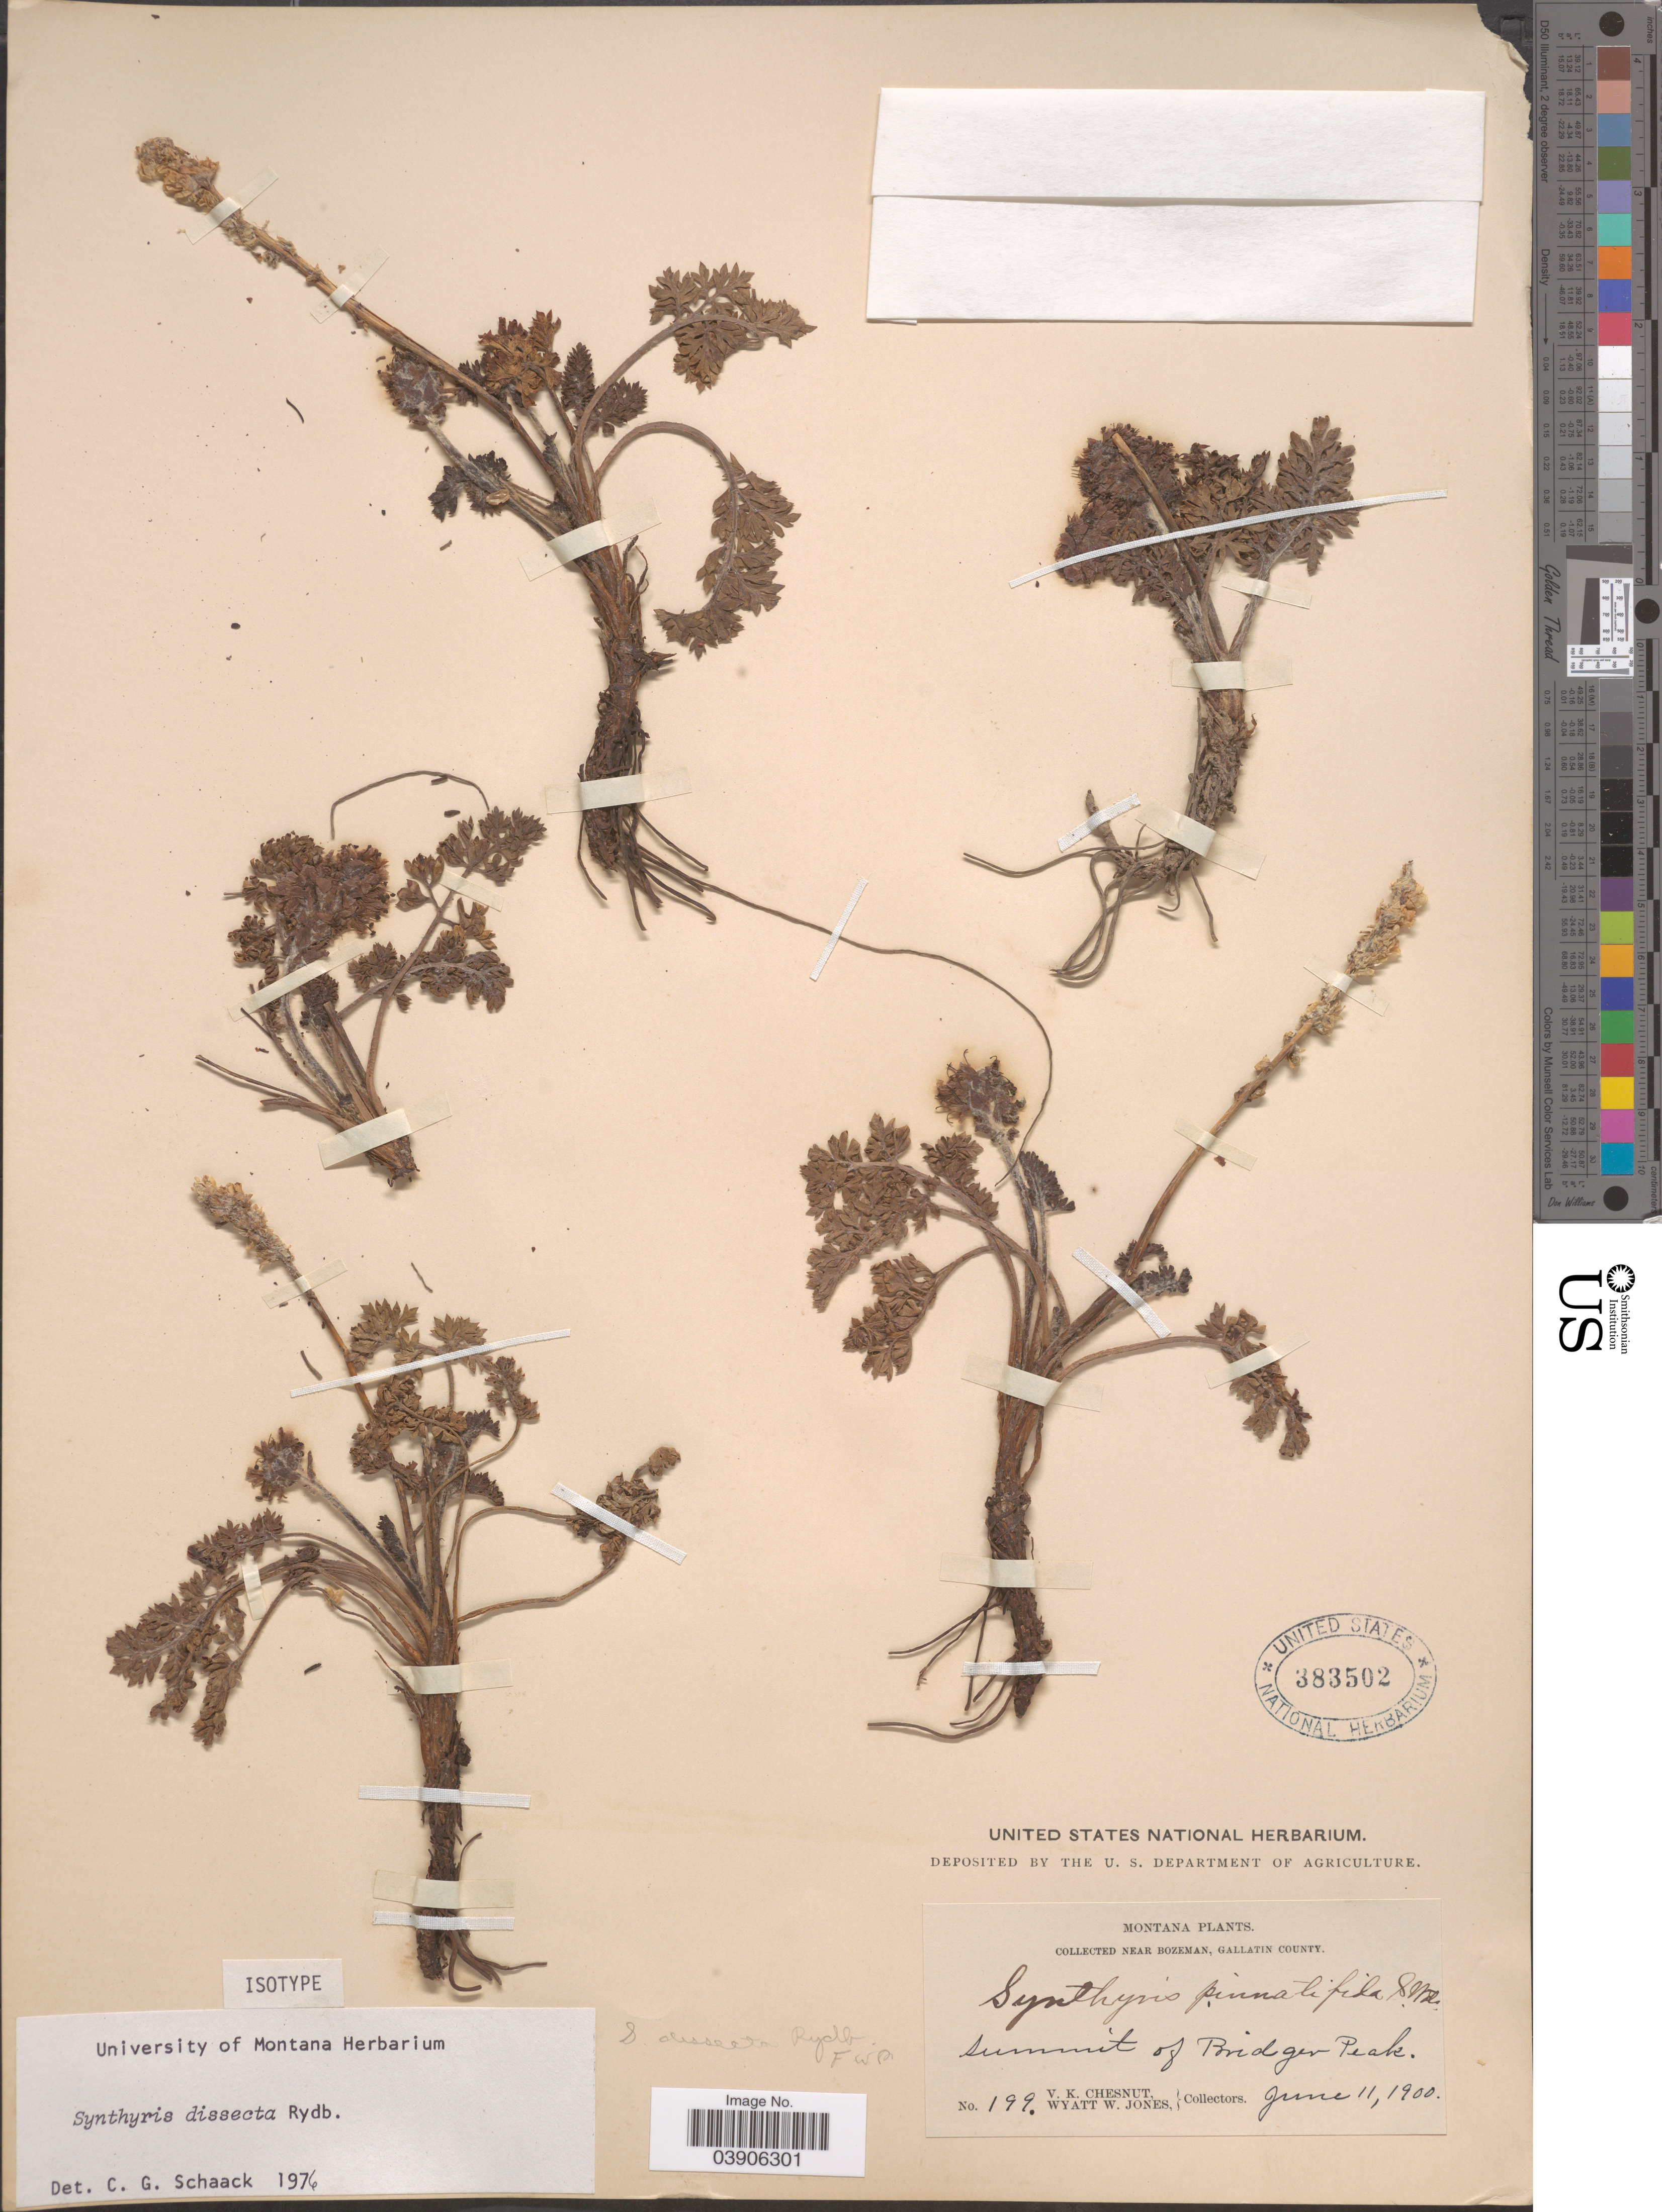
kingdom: Plantae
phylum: Tracheophyta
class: Magnoliopsida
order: Lamiales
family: Plantaginaceae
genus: Synthyris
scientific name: Synthyris dissecta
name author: Rydb.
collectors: V. Chesnut & W. W. Jones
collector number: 199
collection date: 1900-06-11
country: United States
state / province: Montana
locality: Near Bozeman, Gallatin County. Summit of Bridger Peak.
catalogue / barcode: US 383502